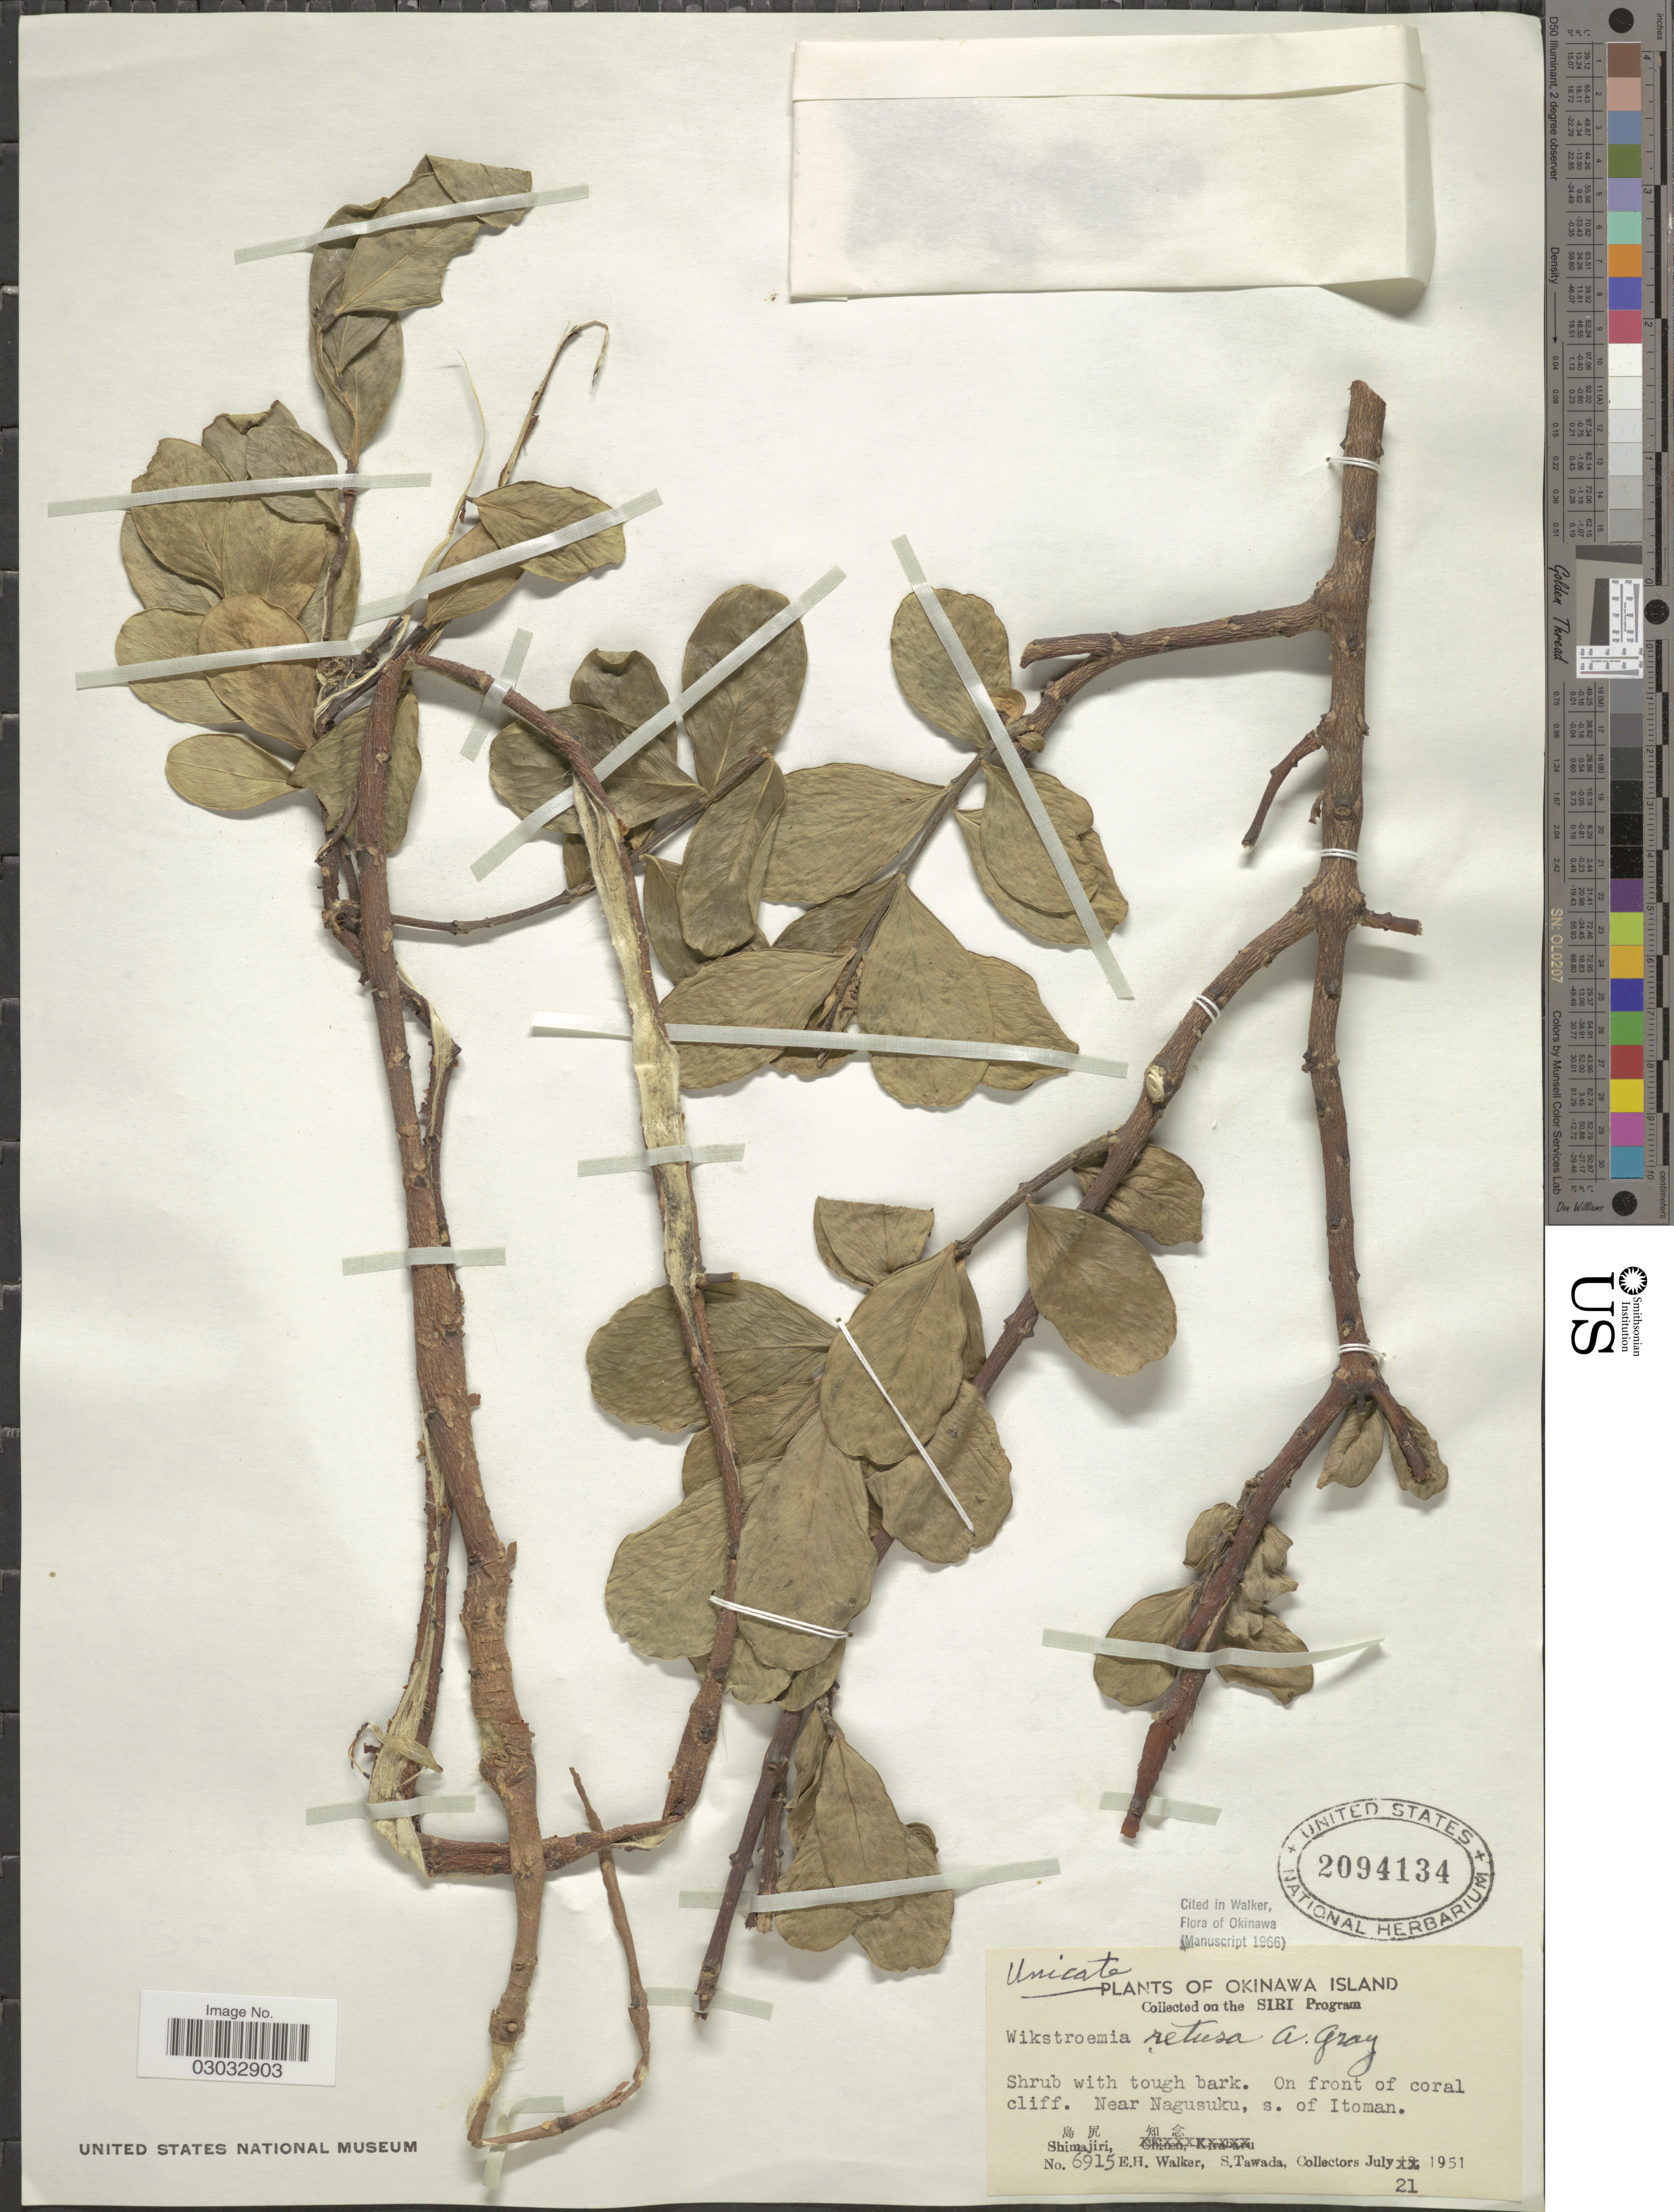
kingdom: Plantae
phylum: Tracheophyta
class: Magnoliopsida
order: Malvales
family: Thymelaeaceae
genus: Wikstroemia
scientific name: Wikstroemia retusa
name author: A. Gray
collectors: E. H. Walker & S. Tawada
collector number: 6915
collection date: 1951-07-21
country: Japan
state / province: Okinawa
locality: Okinawa Island, Near Nagusuku, s. of Itoman.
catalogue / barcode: US 2094134